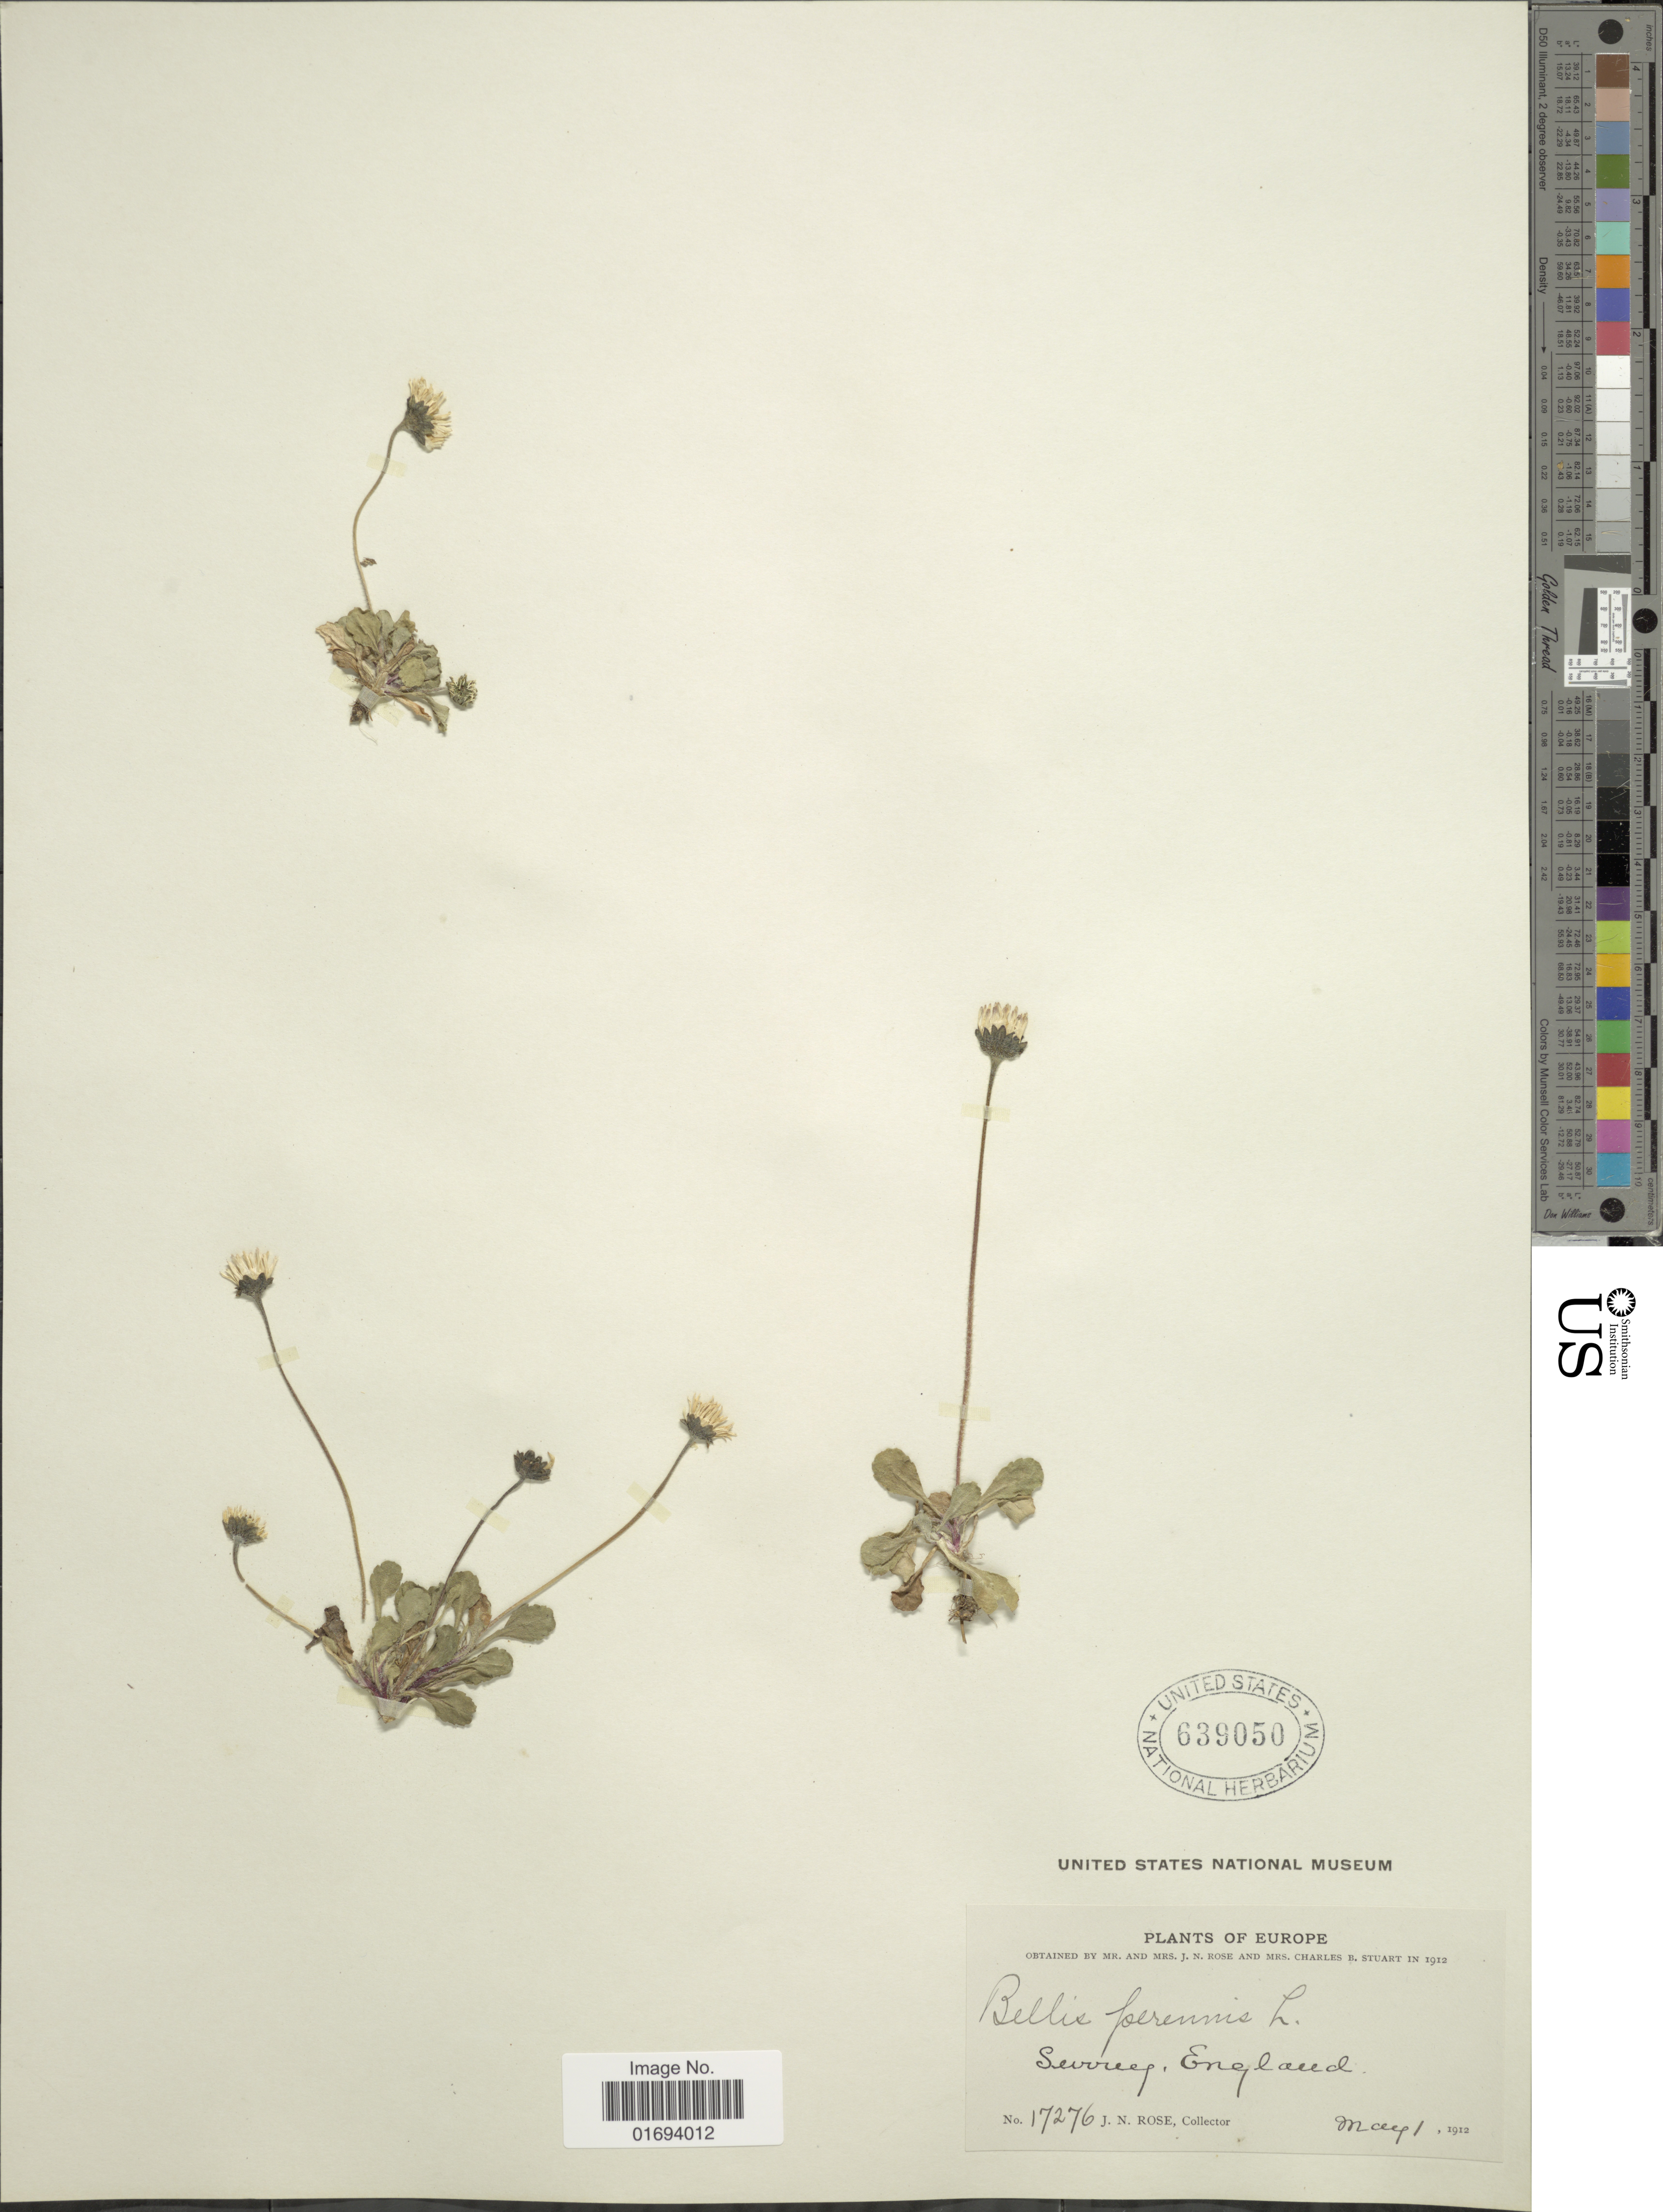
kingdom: Plantae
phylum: Tracheophyta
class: Magnoliopsida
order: Asterales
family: Asteraceae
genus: Bellis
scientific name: Bellis perennis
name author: L.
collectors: J. N. Rose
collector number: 17276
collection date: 1912-05-01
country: United Kingdom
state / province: England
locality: Europe. Surrey, England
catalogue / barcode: US 639050